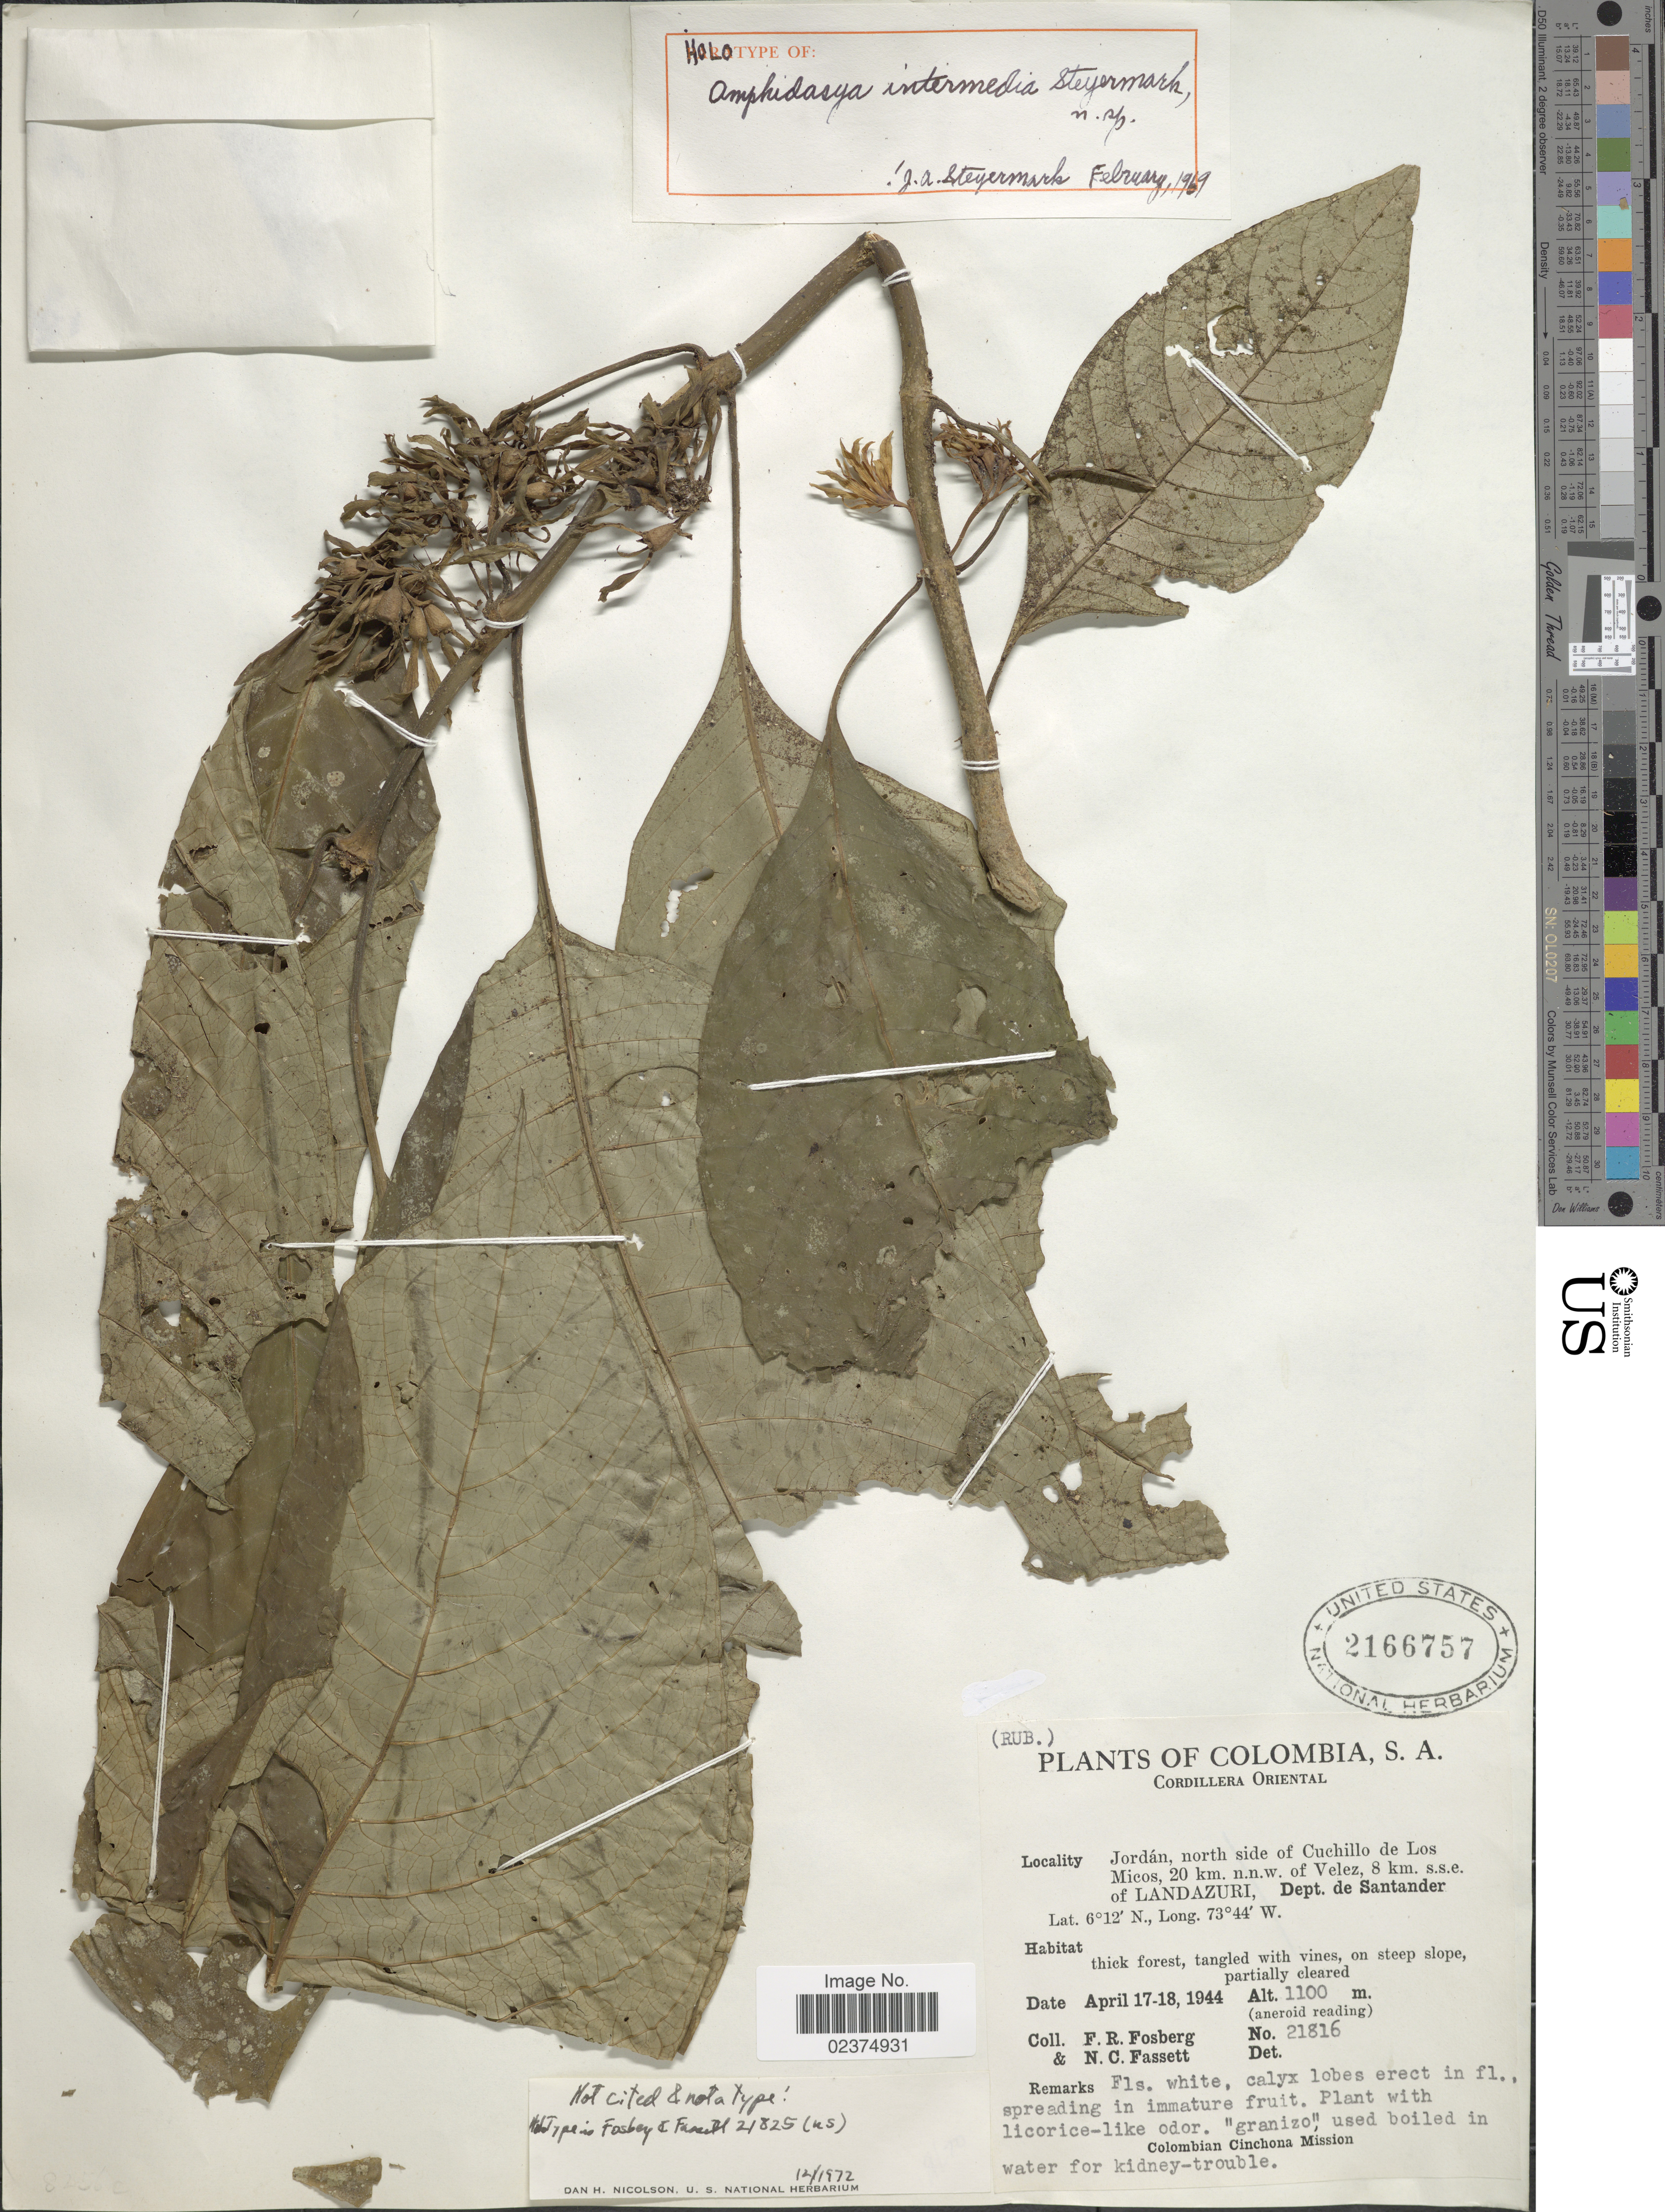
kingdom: Plantae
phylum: Tracheophyta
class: Magnoliopsida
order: Gentianales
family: Rubiaceae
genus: Amphidasya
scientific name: Amphidasya intermedia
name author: Steyerm.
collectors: F. R. Fosberg & N. C. Fassett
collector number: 21816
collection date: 1944-04-17/1944-04-18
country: Colombia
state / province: Santander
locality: Cordillera Oriental. Jordan, north side of Cuchillo de Los Micoa, 20 km. n.n.w. of Velez, 8 km. s.s.e. of Landazuri, Dept. de Santander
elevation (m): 1100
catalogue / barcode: US 2166757